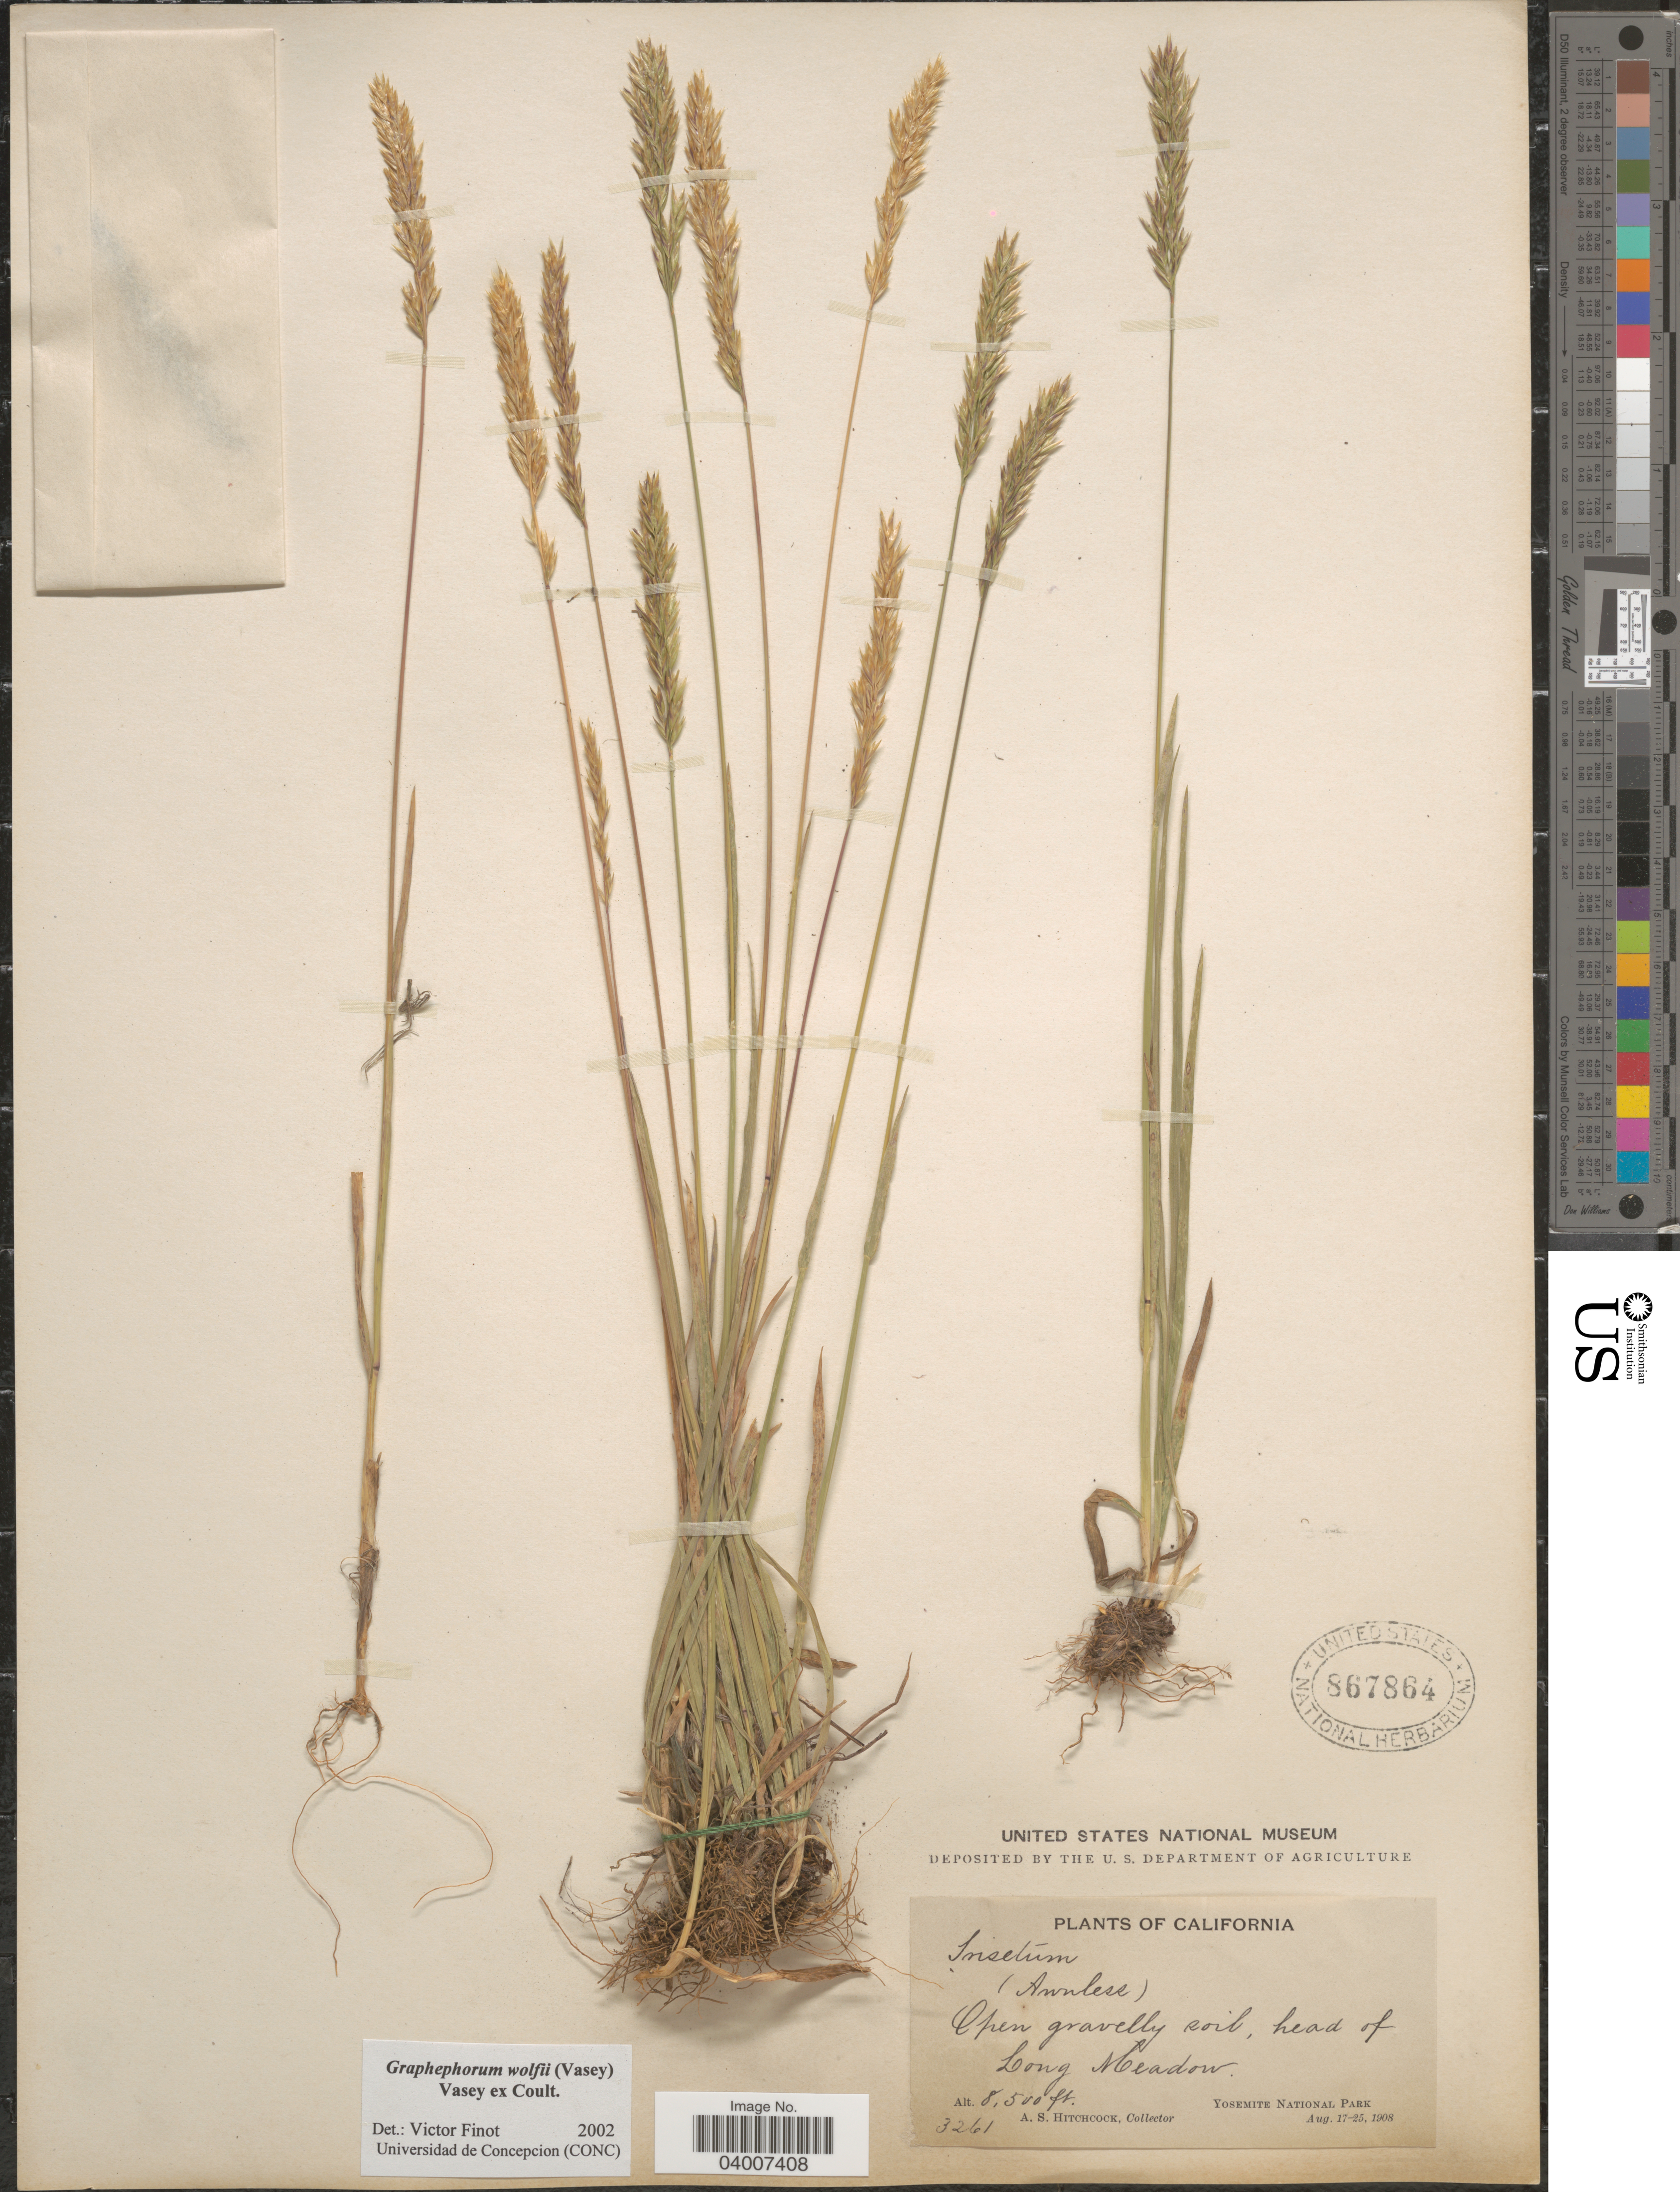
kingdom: Plantae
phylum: Tracheophyta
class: Liliopsida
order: Poales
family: Poaceae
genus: Graphephorum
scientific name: Graphephorum wolfii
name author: (E. Fourn.) Vasey ex Coult.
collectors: A. S. Hitchcock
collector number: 3261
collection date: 1908-08-17/1908-08-25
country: United States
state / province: California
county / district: Mariposa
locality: Head of Long Meadow. Yosemite National Park.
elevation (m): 2591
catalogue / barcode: US 867864